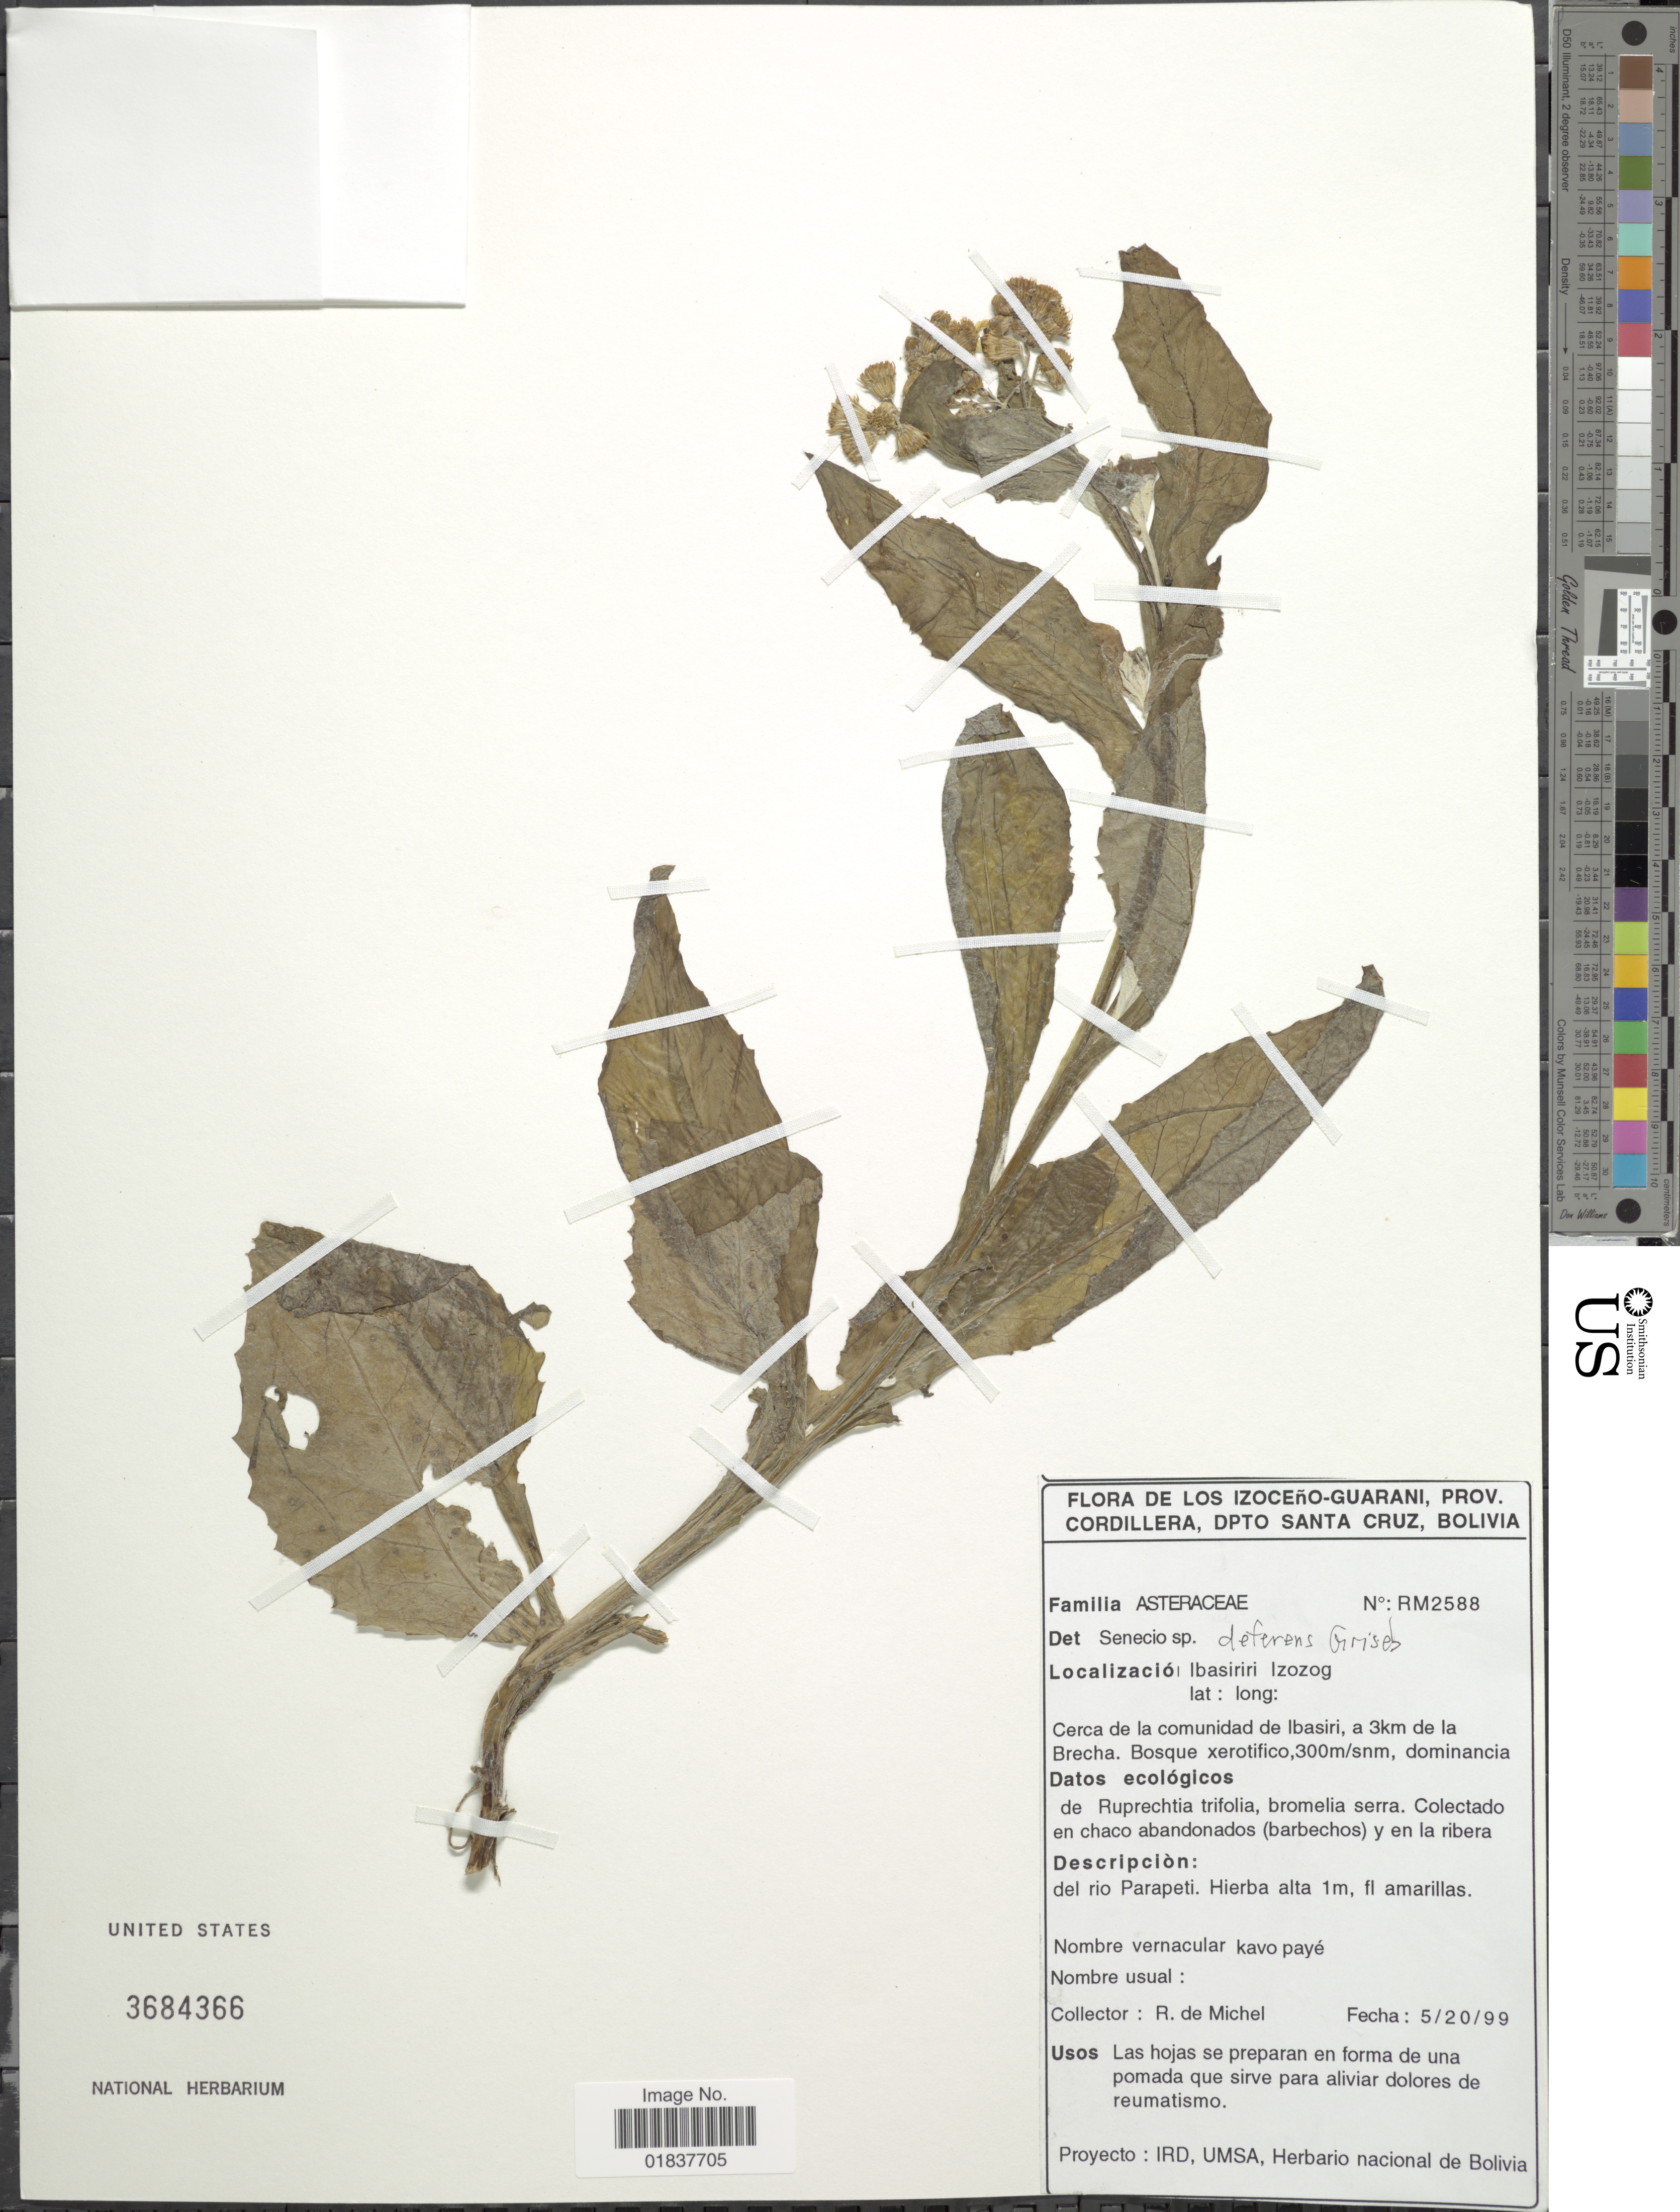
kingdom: Plantae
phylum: Tracheophyta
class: Magnoliopsida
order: Asterales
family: Asteraceae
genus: Senecio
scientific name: Senecio deferens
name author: Griseb.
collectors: R. d. Michel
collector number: RM2588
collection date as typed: Transcribed d/m/y: 20/5/99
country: Bolivia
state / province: Santa Cruz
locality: Los Izoceno-Guarani, Prov. Cordillera, Cerca de la comunidad de Ibasiri, a 3 km de la Brecha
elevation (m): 300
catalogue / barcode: US 3684366